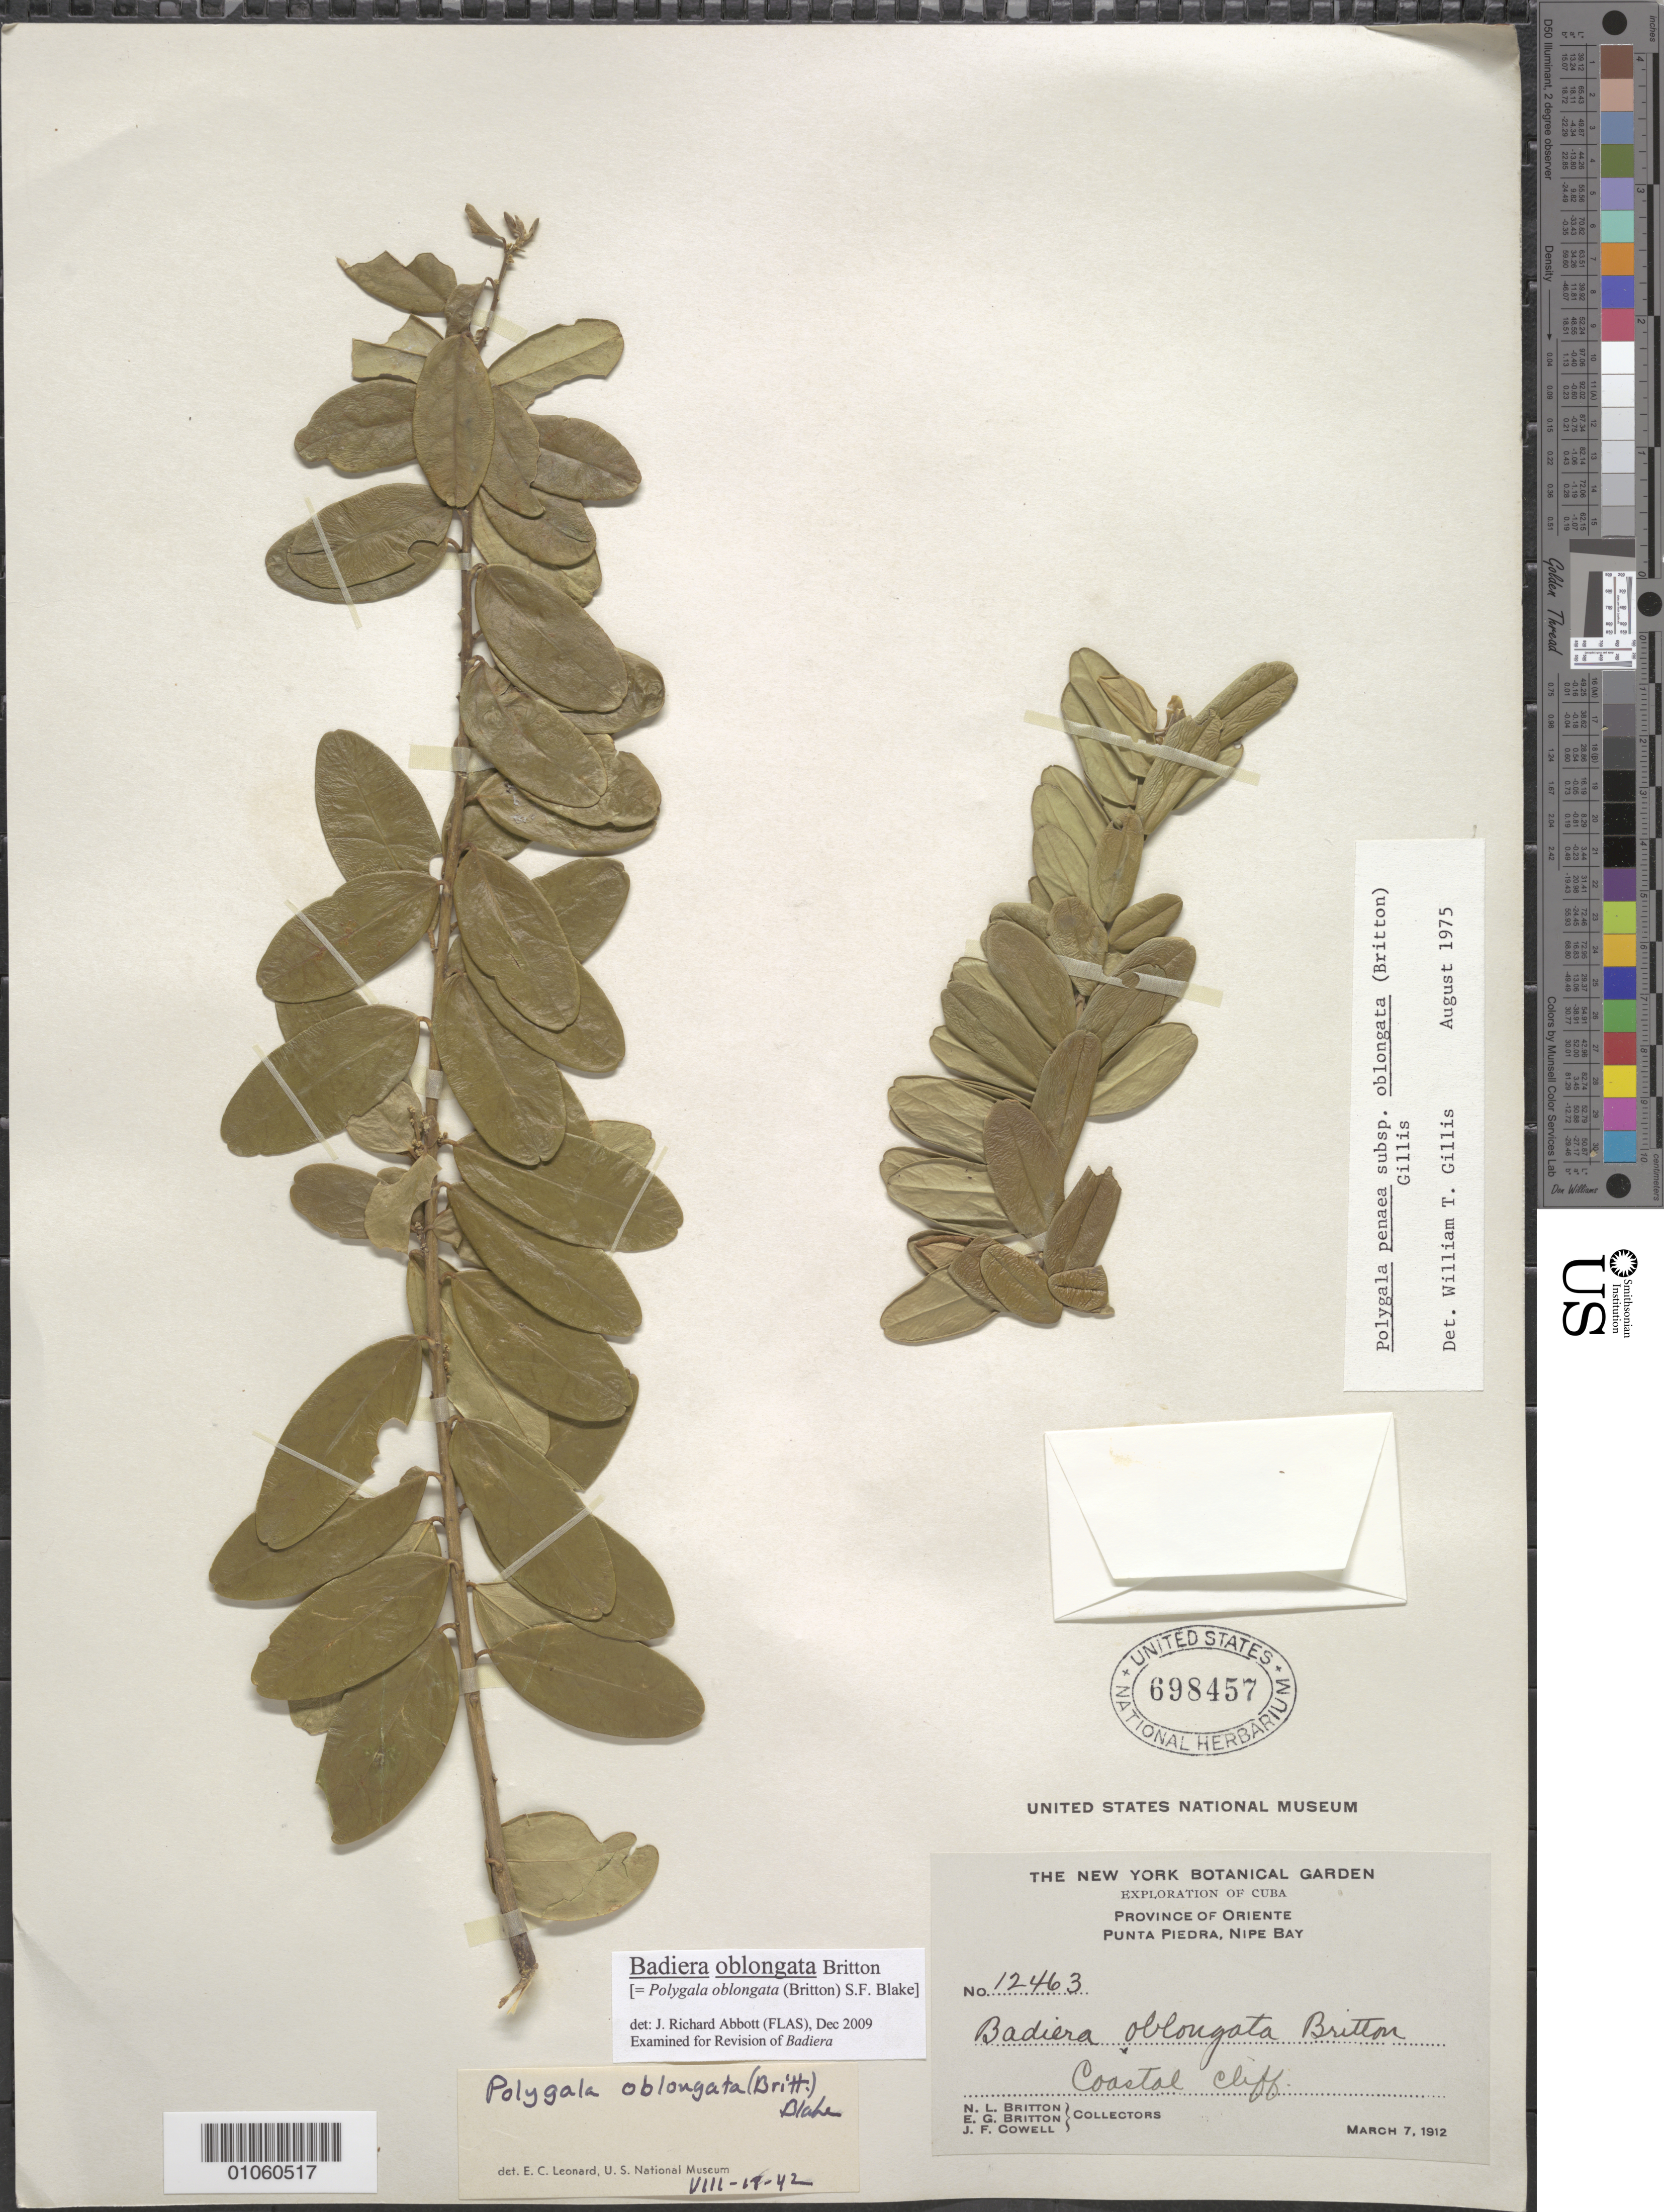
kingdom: Plantae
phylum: Tracheophyta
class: Magnoliopsida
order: Fabales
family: Polygalaceae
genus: Badiera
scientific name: Badiera oblongata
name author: Britton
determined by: Abbott, J. R., (FLAS)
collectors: N. Britton, E. G. Britton & J. F. Cowell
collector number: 12463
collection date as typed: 07 Mar 1912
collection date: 1912-03-07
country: Cuba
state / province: Holguín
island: Cuba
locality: Punta Piedra, Nipe Bay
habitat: Coastal cliff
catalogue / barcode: US 698457